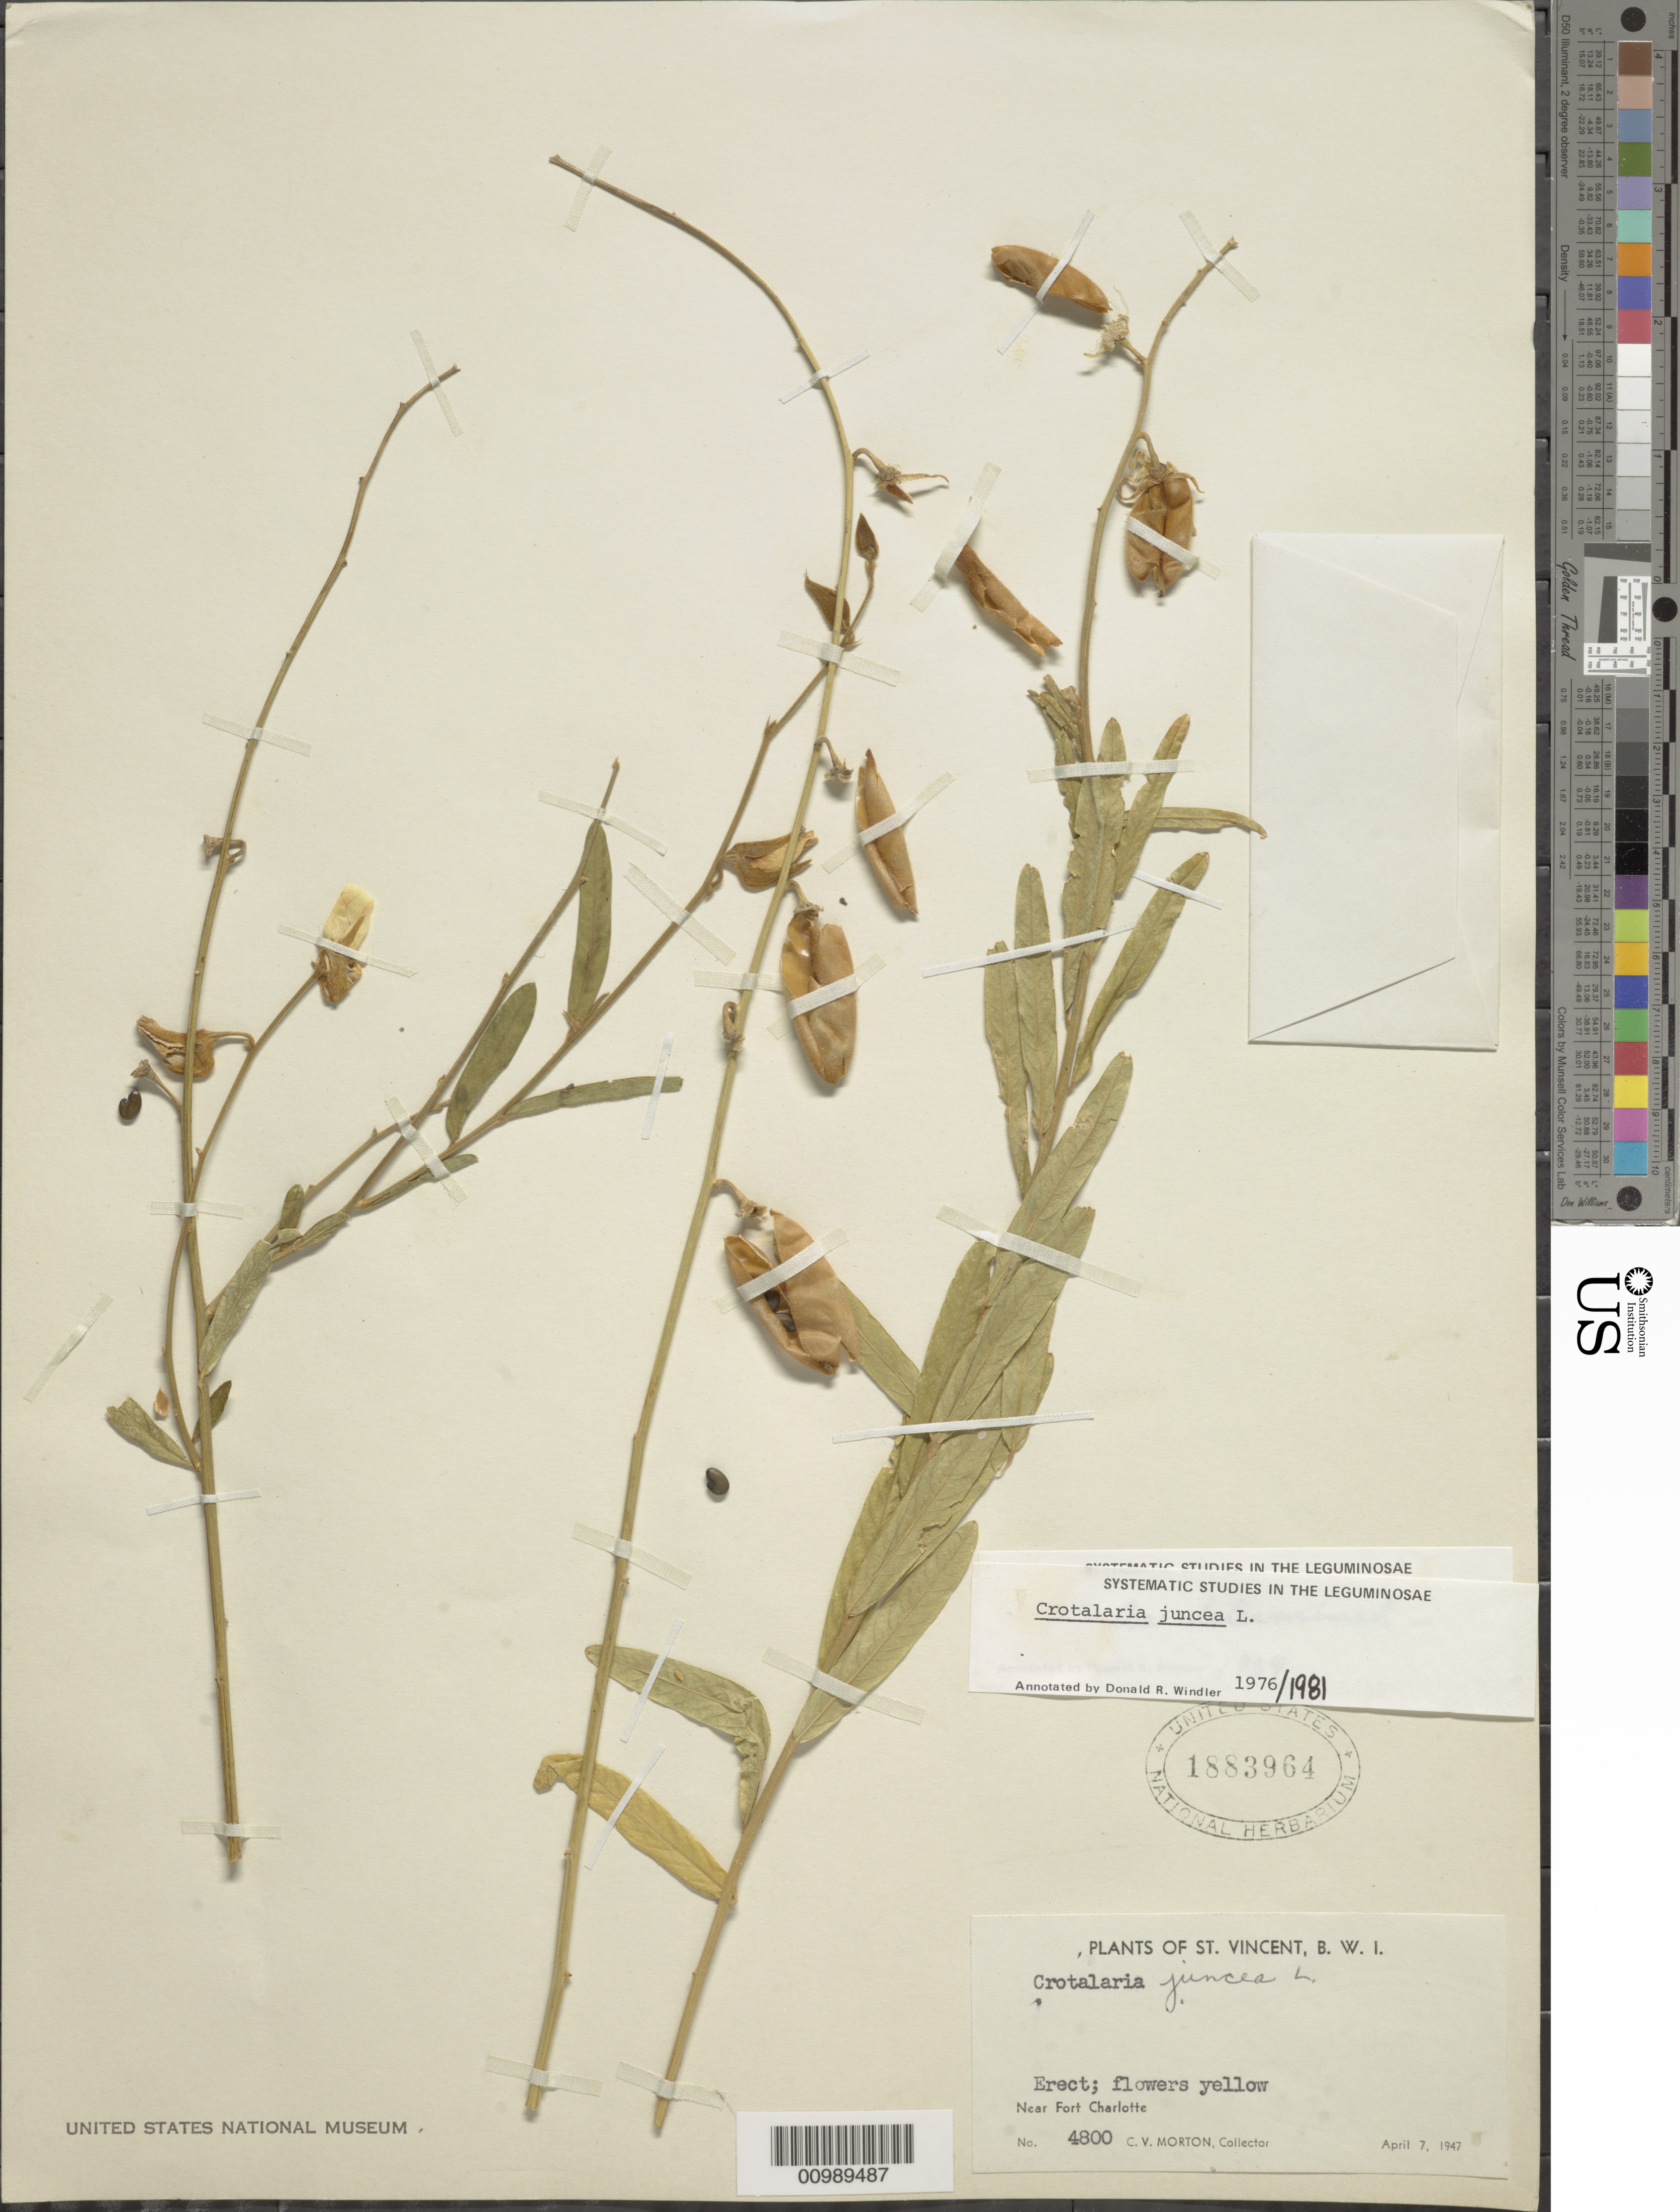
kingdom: Plantae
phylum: Tracheophyta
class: Magnoliopsida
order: Fabales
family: Fabaceae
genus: Crotalaria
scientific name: Crotalaria juncea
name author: L.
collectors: C. V. Morton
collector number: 4800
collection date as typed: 07 Apr 1947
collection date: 1947-04-07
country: St. Vincent - Grenadines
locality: Near Fort Charlotte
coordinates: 0 N, 0 E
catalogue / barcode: US 1883964